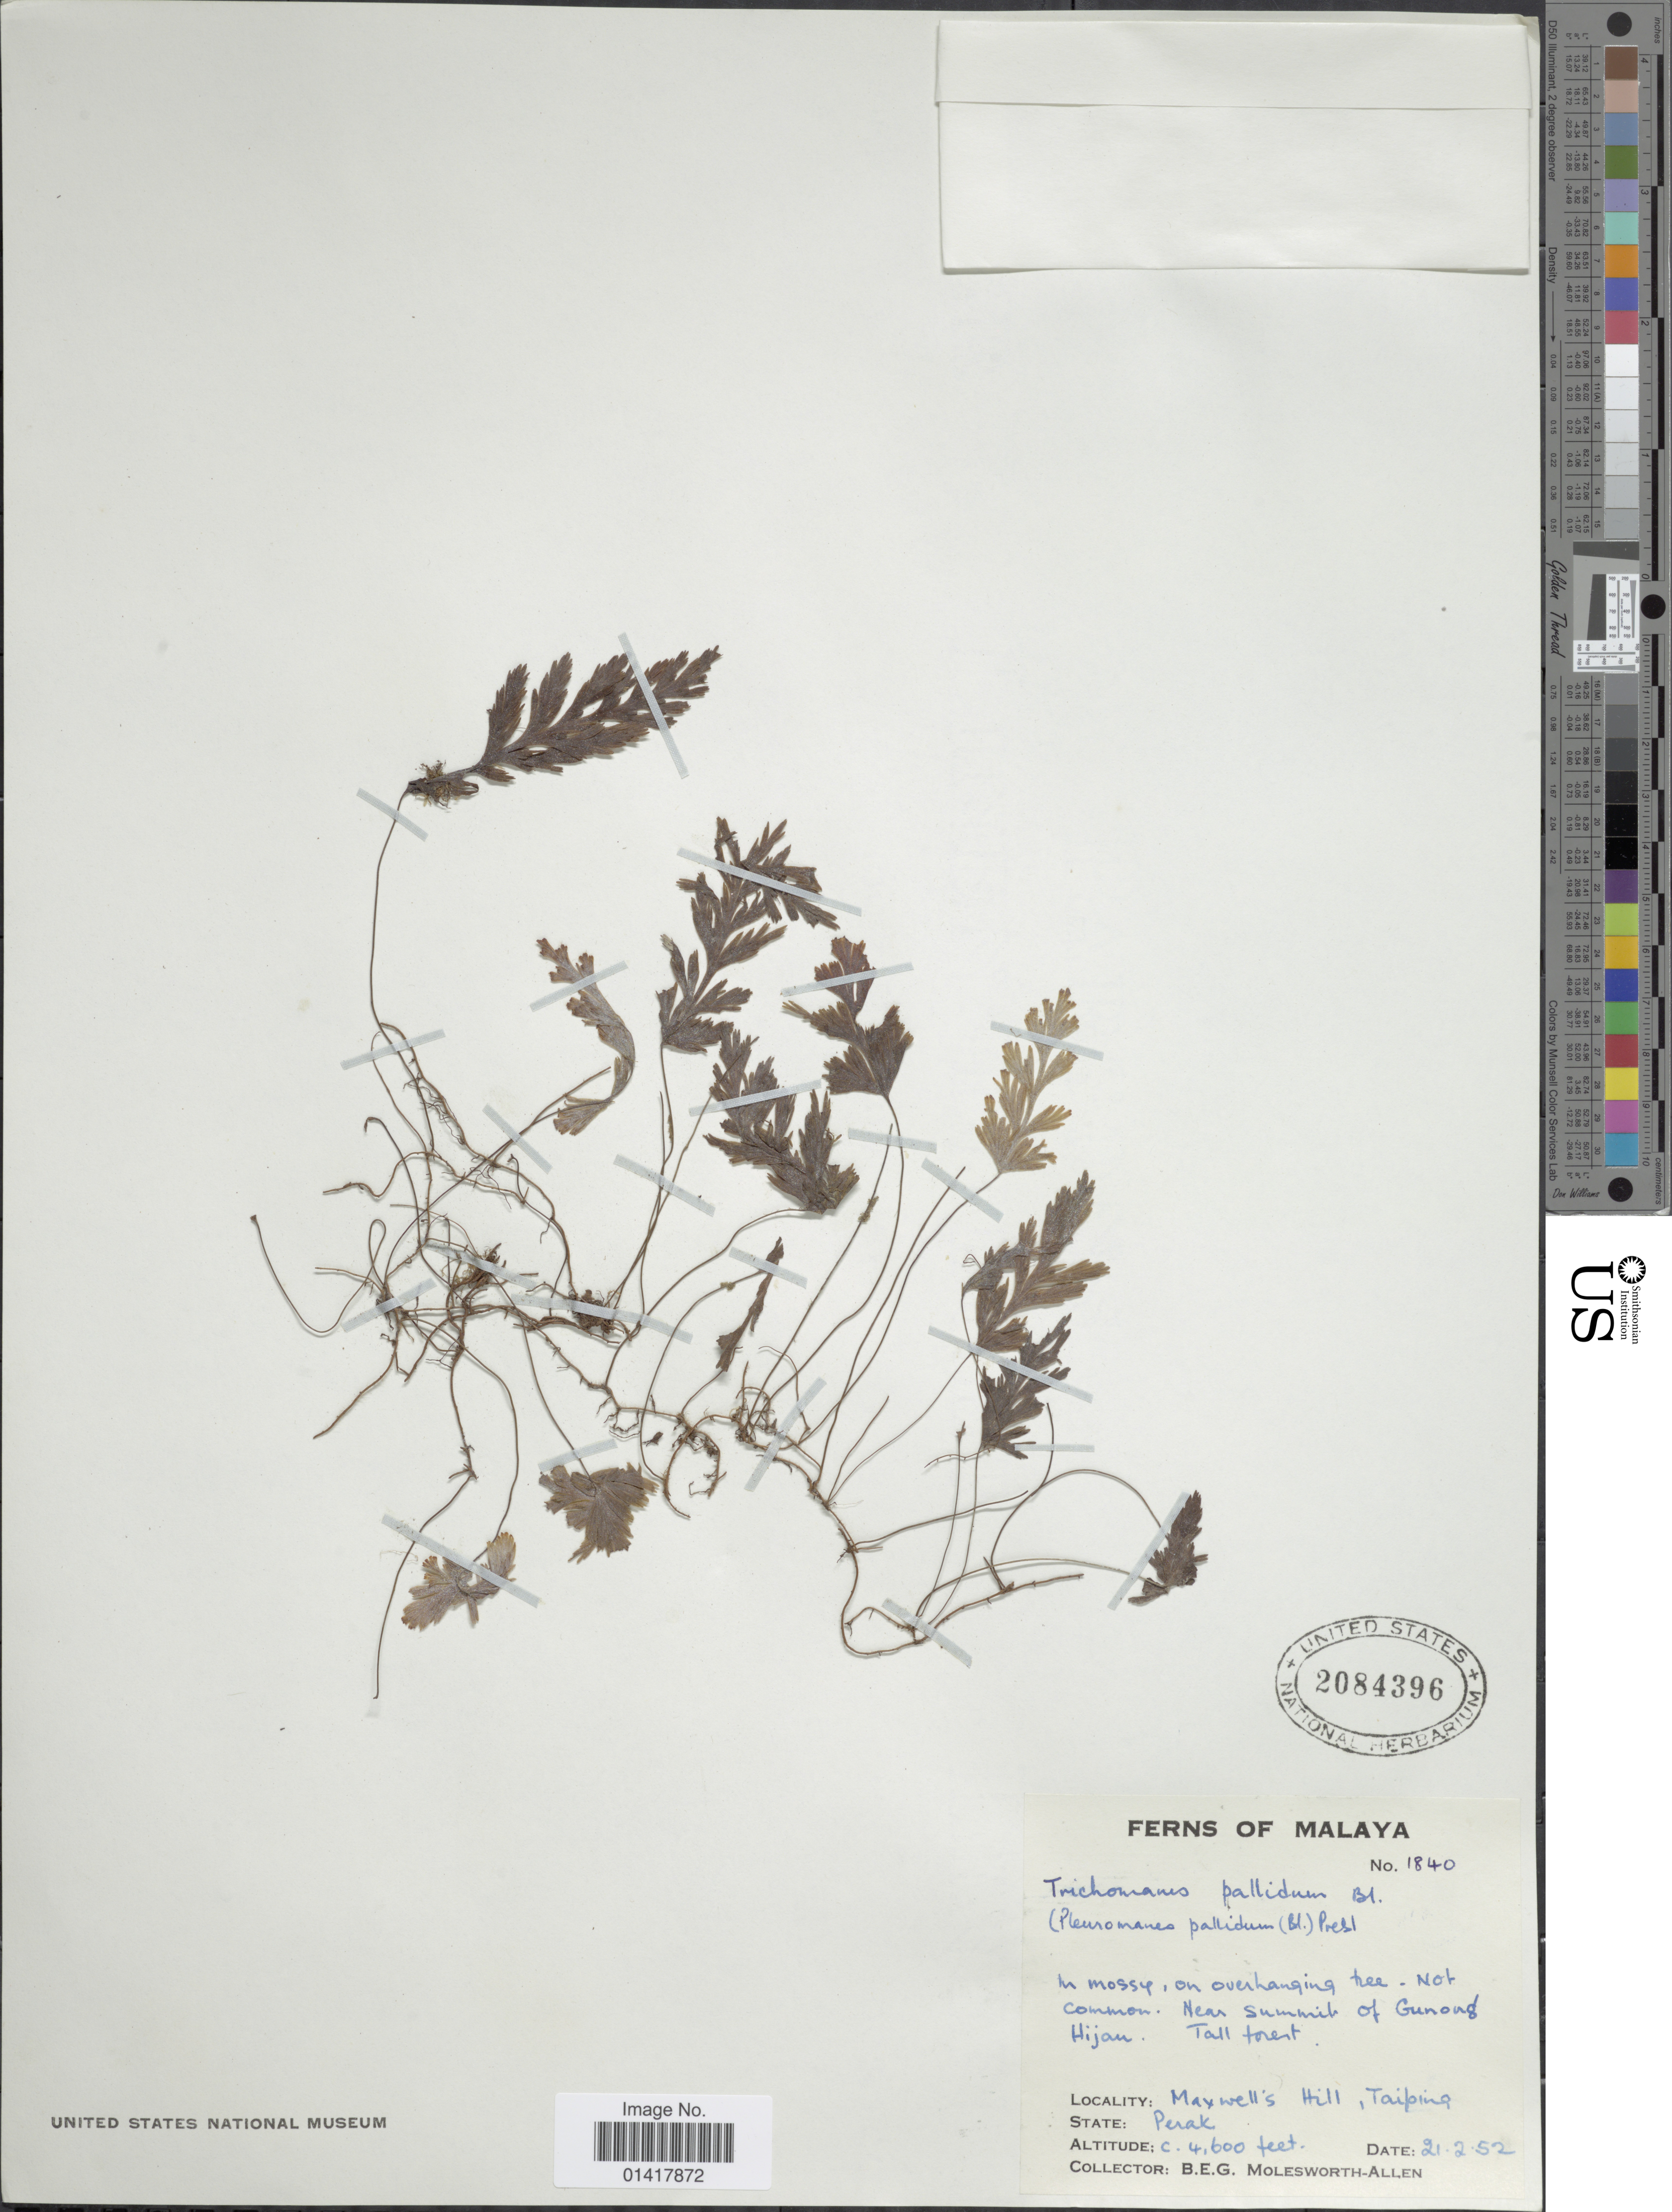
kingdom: Plantae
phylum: Tracheophyta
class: Polypodiopsida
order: Hymenophyllales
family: Hymenophyllaceae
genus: Hymenophyllum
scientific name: Hymenophyllum pallidum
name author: (Blume) Ebihara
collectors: B. E. G. Molesworth-Allen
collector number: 1840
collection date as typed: Transcribed d/m/y: 21/2/52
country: Malaysia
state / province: Perak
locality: Maxwell's Hill, Taiping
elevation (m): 1402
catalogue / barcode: US 2084396